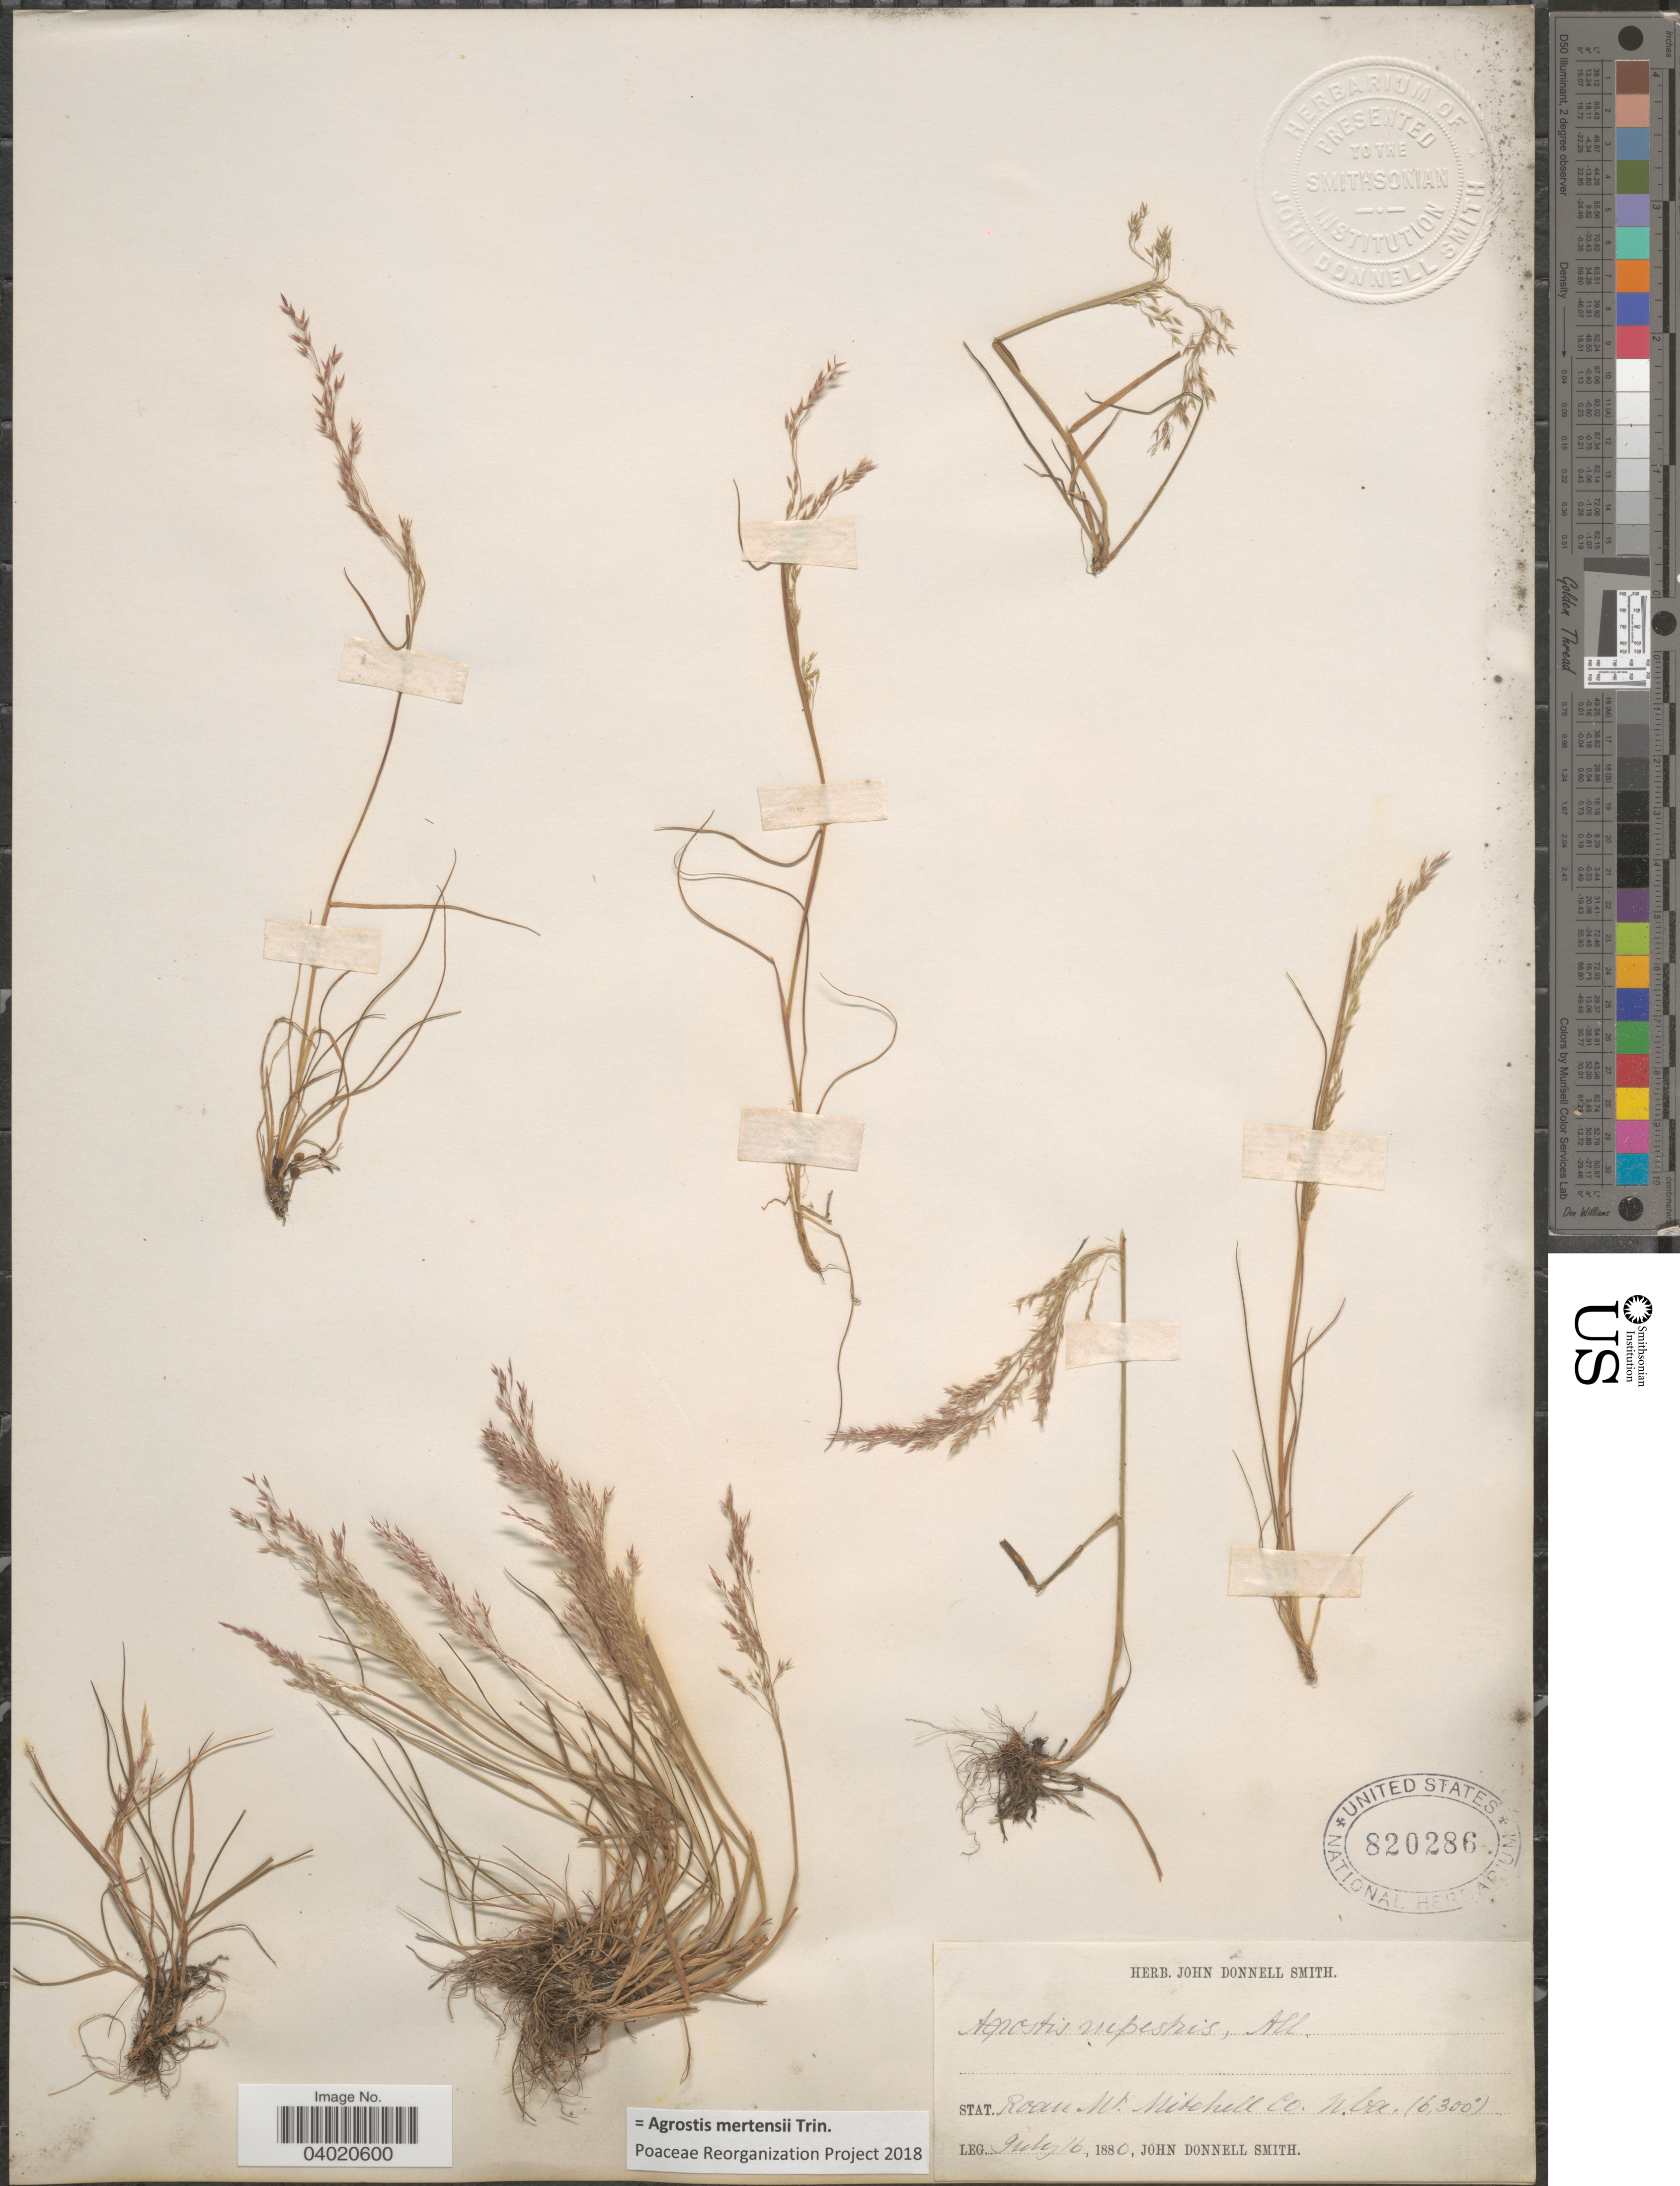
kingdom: Plantae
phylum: Tracheophyta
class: Liliopsida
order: Poales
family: Poaceae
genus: Agrostis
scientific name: Agrostis mertensii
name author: Trin.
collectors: J. Donnell Smith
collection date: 1880-07-16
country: United States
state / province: North Carolina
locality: Stat. Roan Mt. Mitchell Co.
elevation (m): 1920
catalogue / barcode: US 820286